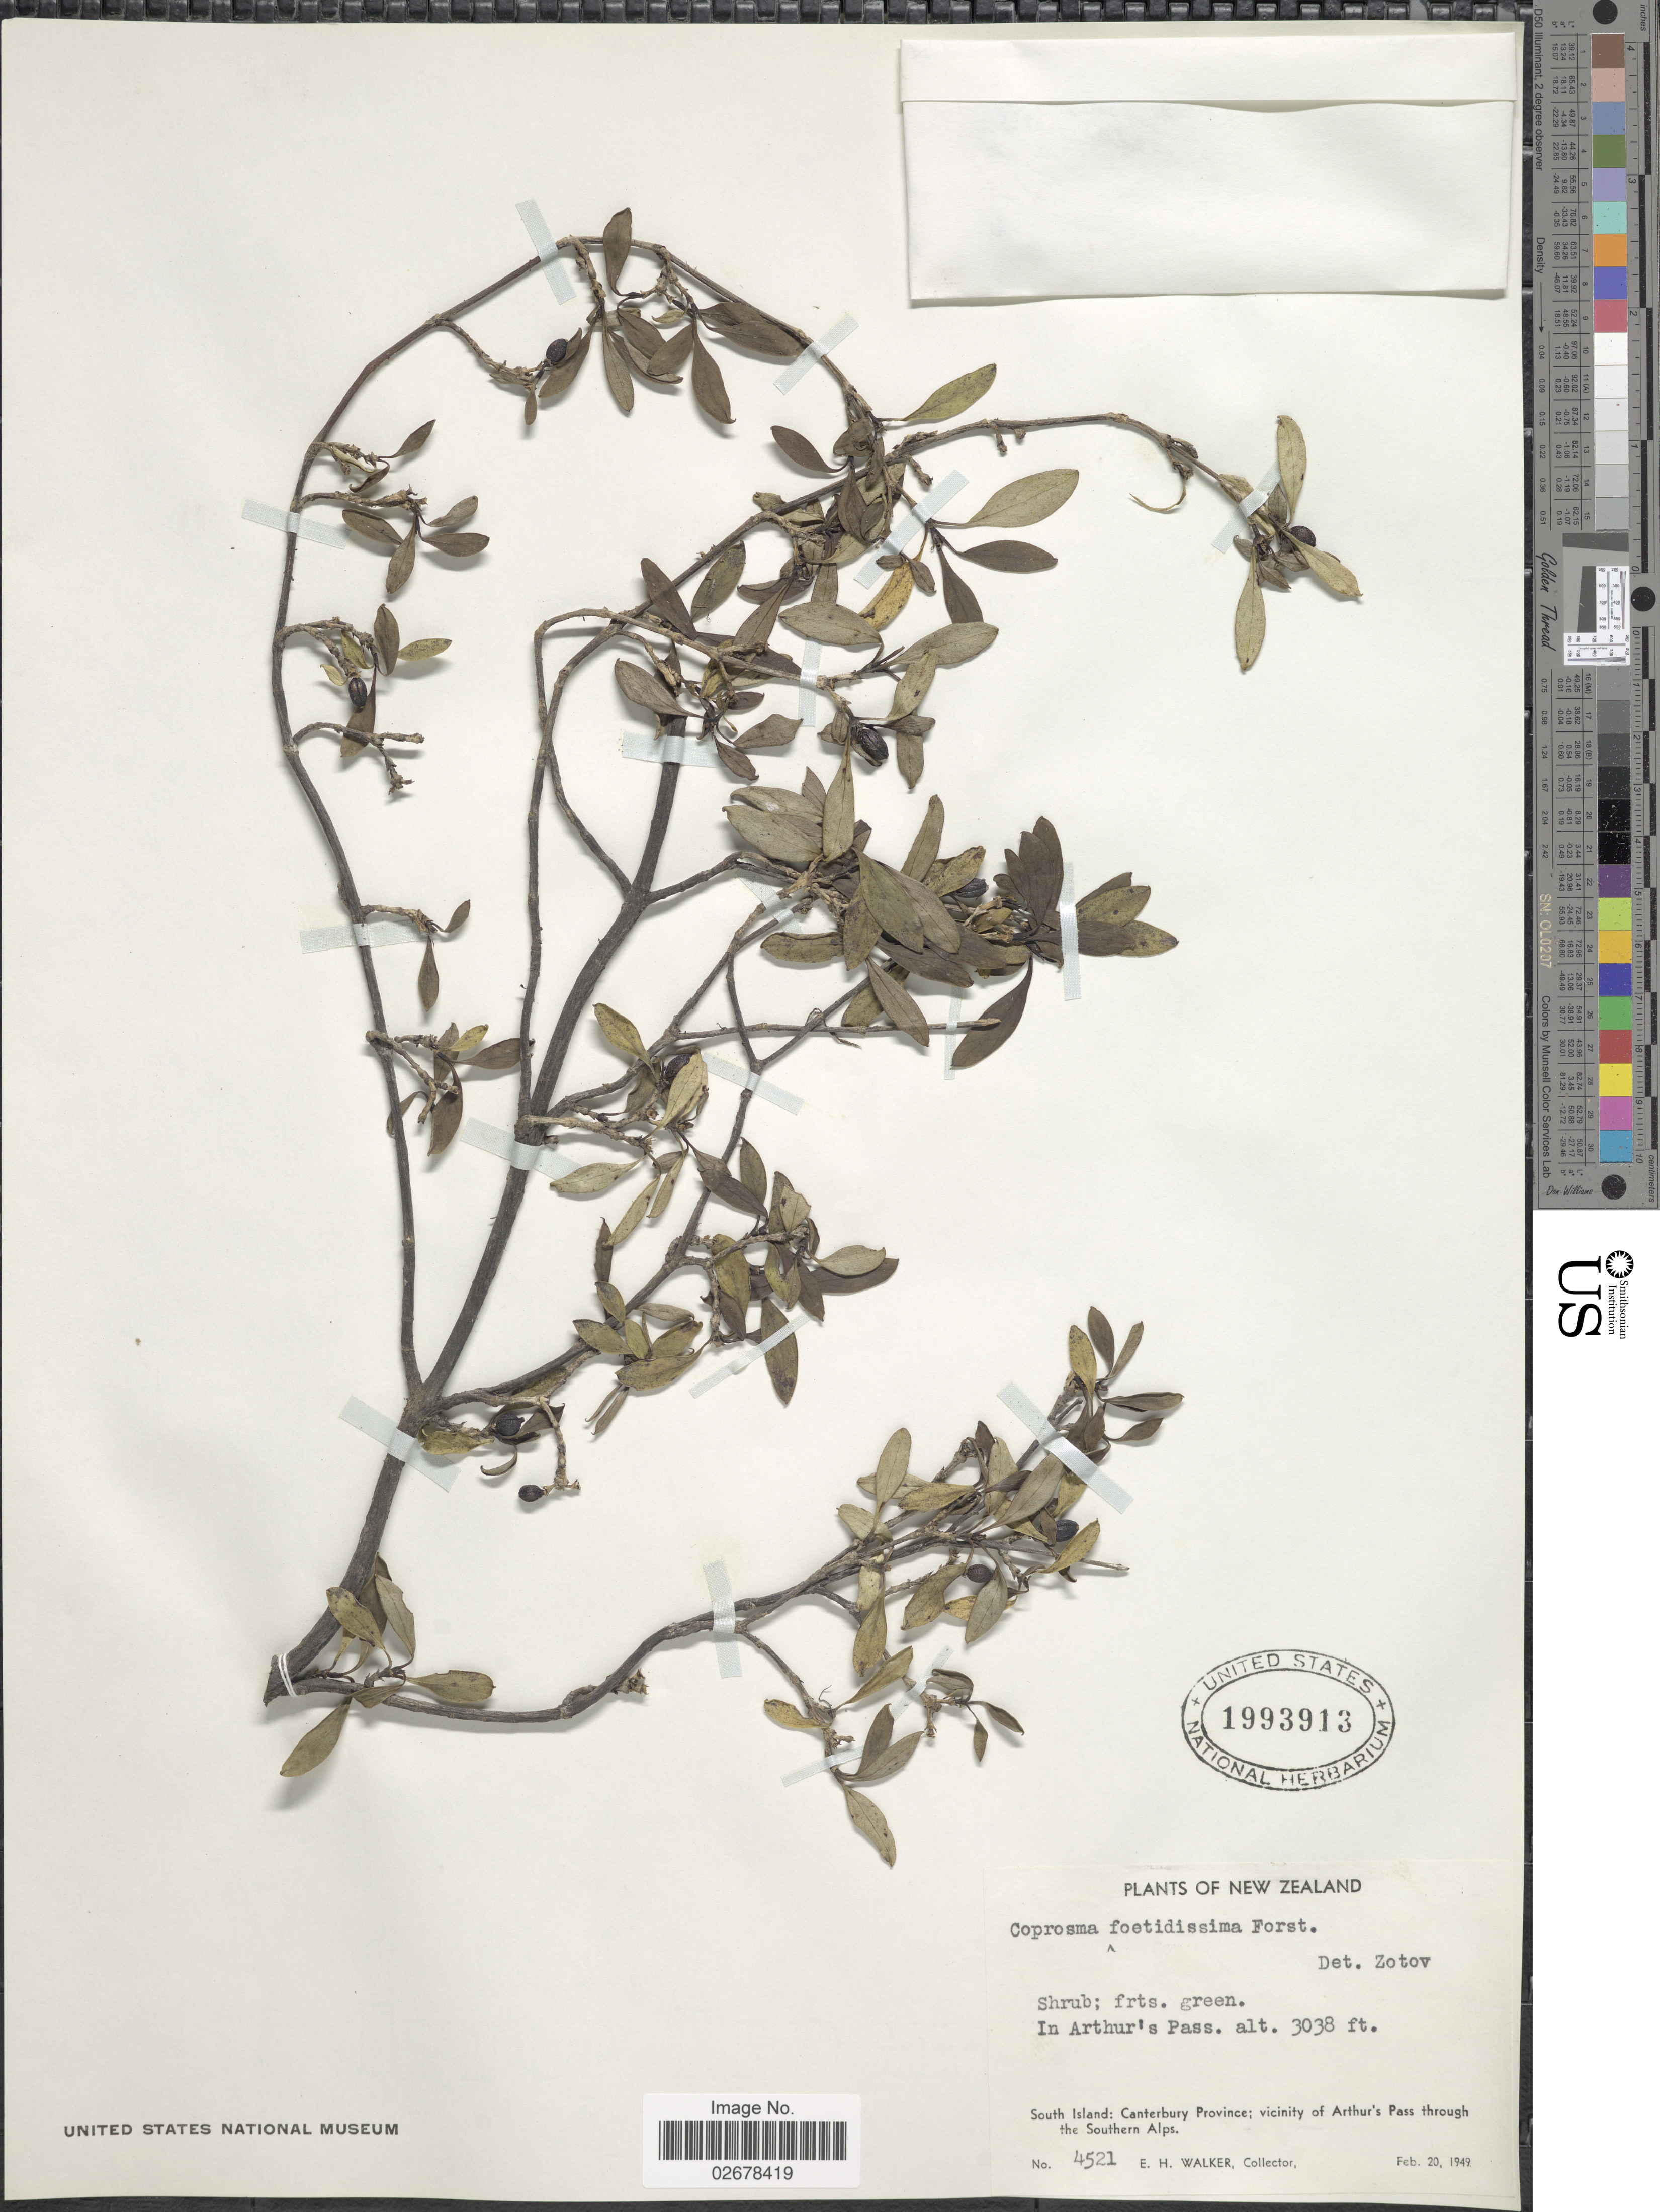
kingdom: Plantae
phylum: Tracheophyta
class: Magnoliopsida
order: Gentianales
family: Rubiaceae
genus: Coprosma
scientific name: Coprosma foetidissima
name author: J.R. Forst. & G. Forst.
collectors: E. H. Walker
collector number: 4521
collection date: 1949-02-20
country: New Zealand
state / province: Canterbury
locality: In Arthur's Pass, South Island; vicinity of Arthur's Pass through the Southern Alps.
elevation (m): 926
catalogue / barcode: US 1993913